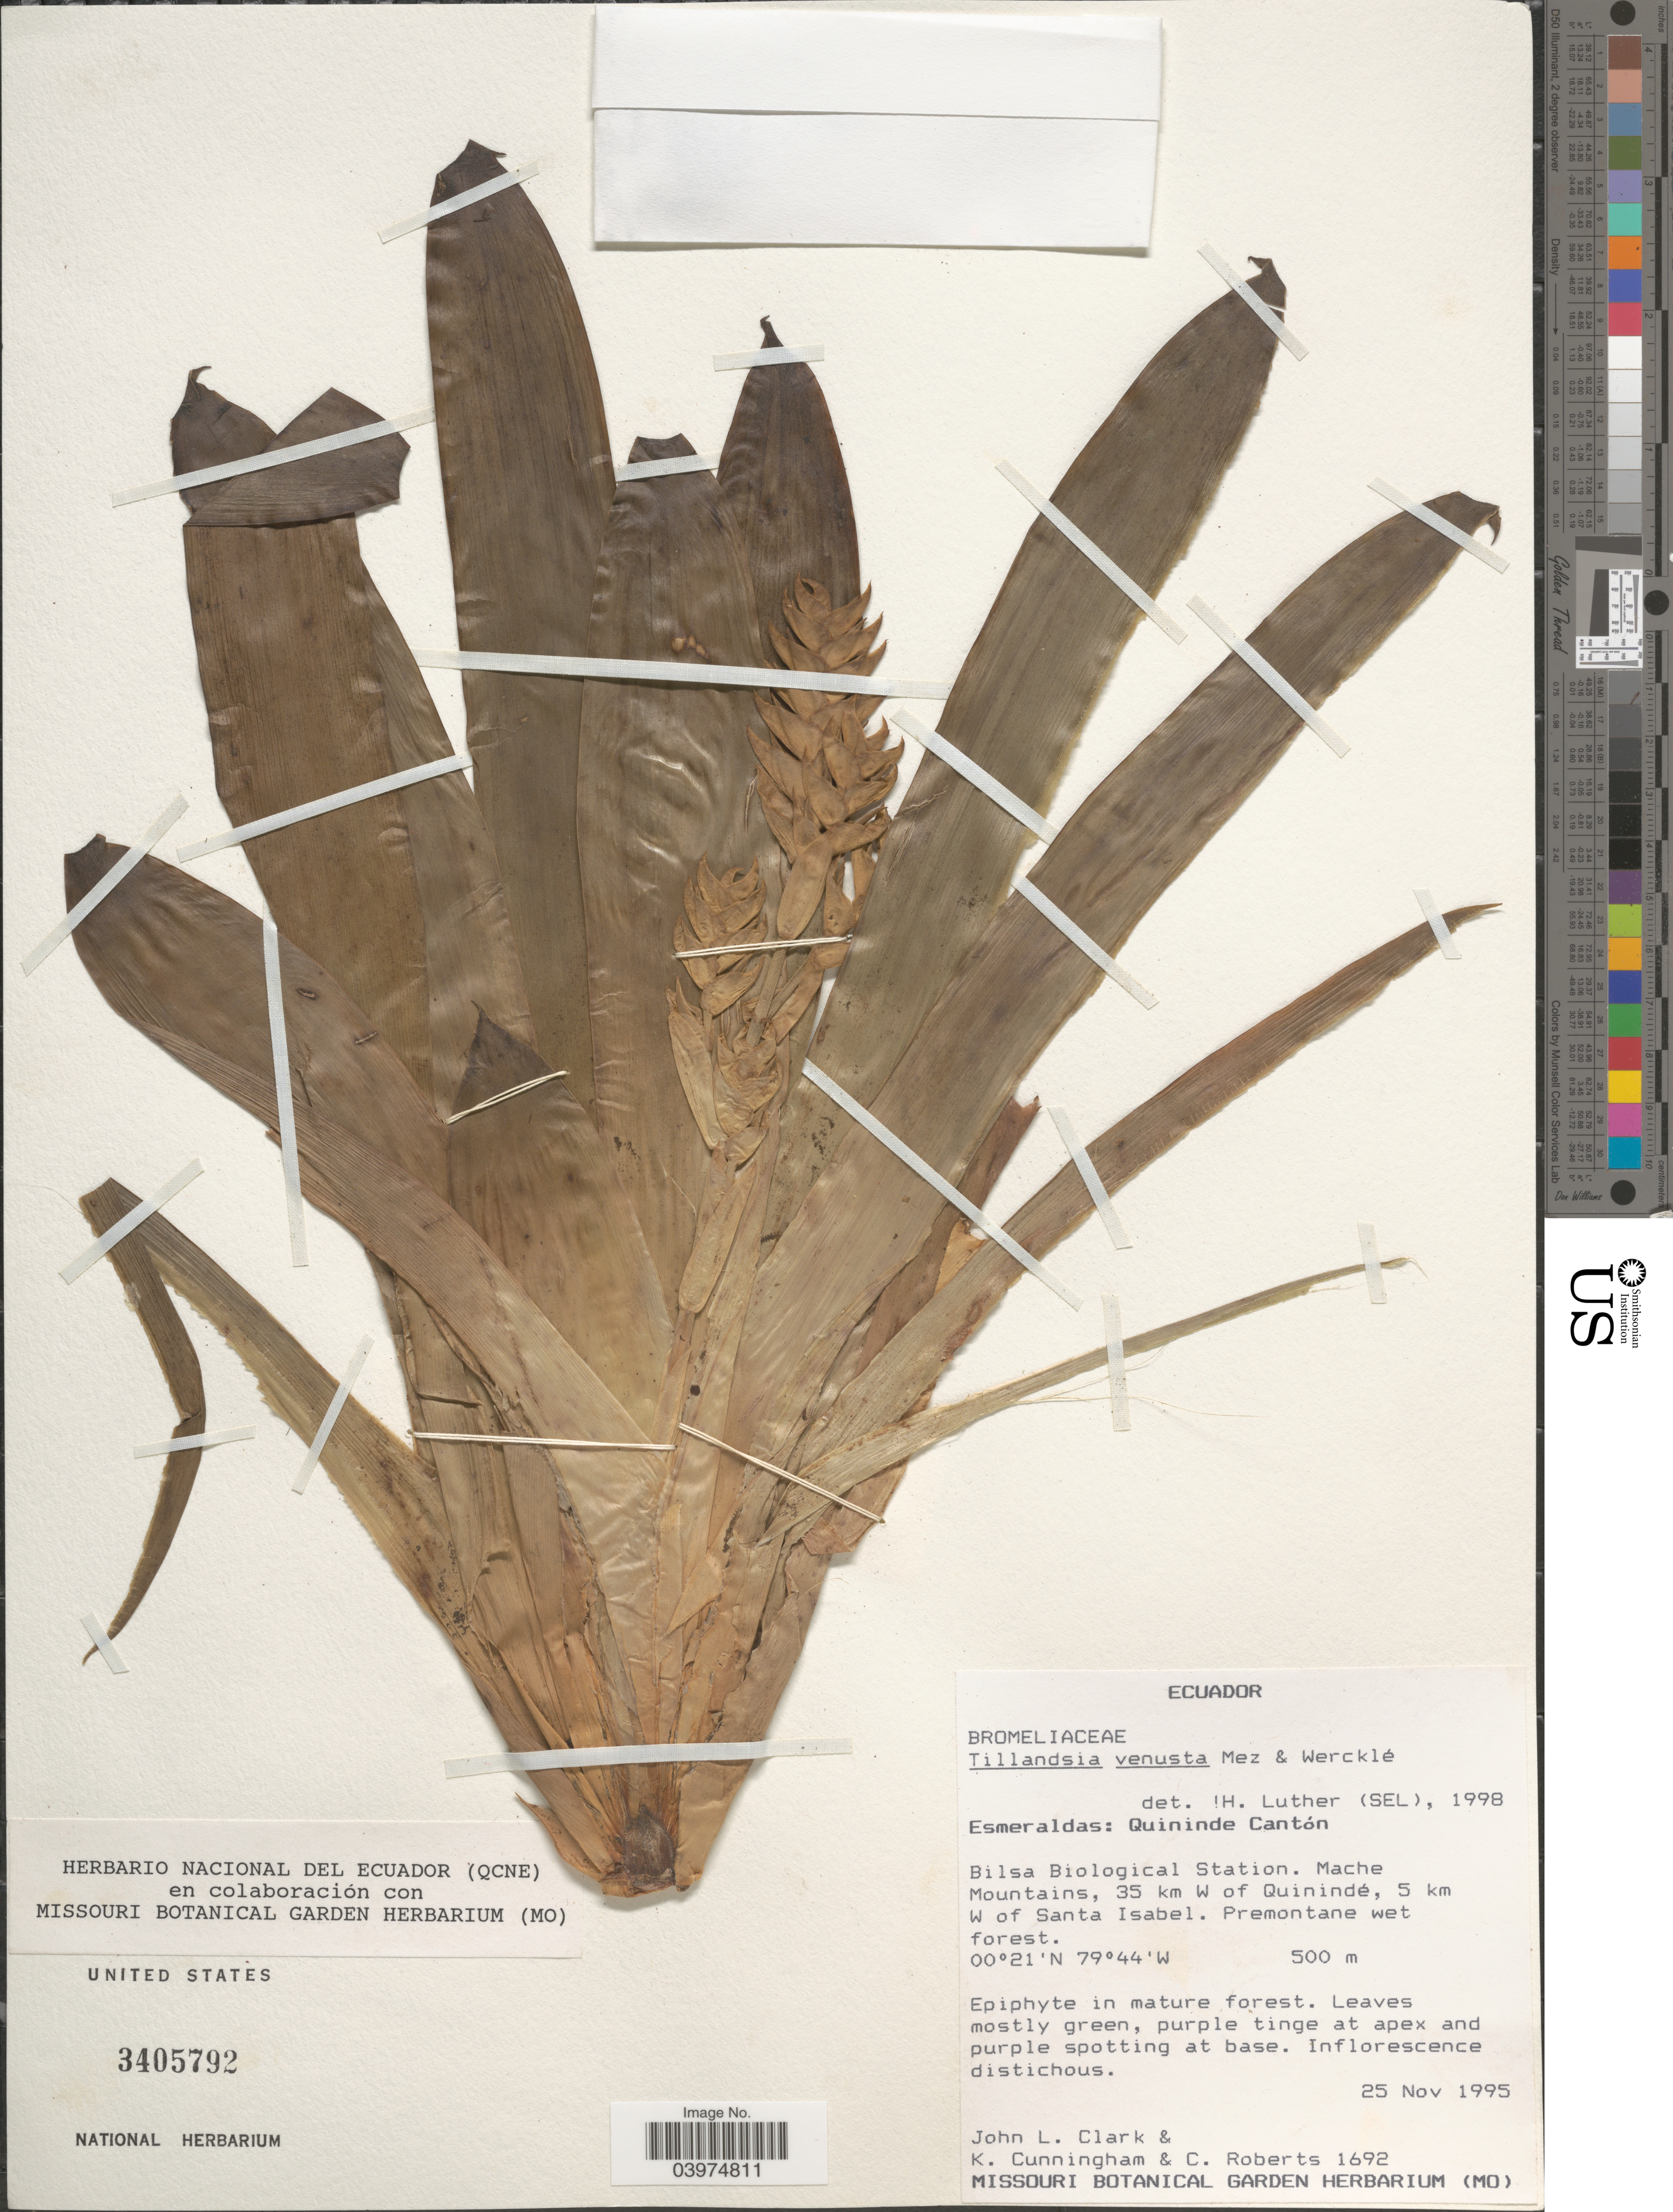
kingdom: Plantae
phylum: Tracheophyta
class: Liliopsida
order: Poales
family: Bromeliaceae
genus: Tillandsia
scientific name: Tillandsia venusta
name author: Mez & Wercklé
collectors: J. L. Clark, K. Cunningham & C. Roberts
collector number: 1692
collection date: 1995-11-25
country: Ecuador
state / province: Esmeraldas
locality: Quininde Cantón. Bilsa Biological Station. Mache Mountains, 35 km W of Quinindé, 5 km W of Santa Isabel.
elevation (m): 500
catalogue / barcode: US 3405792